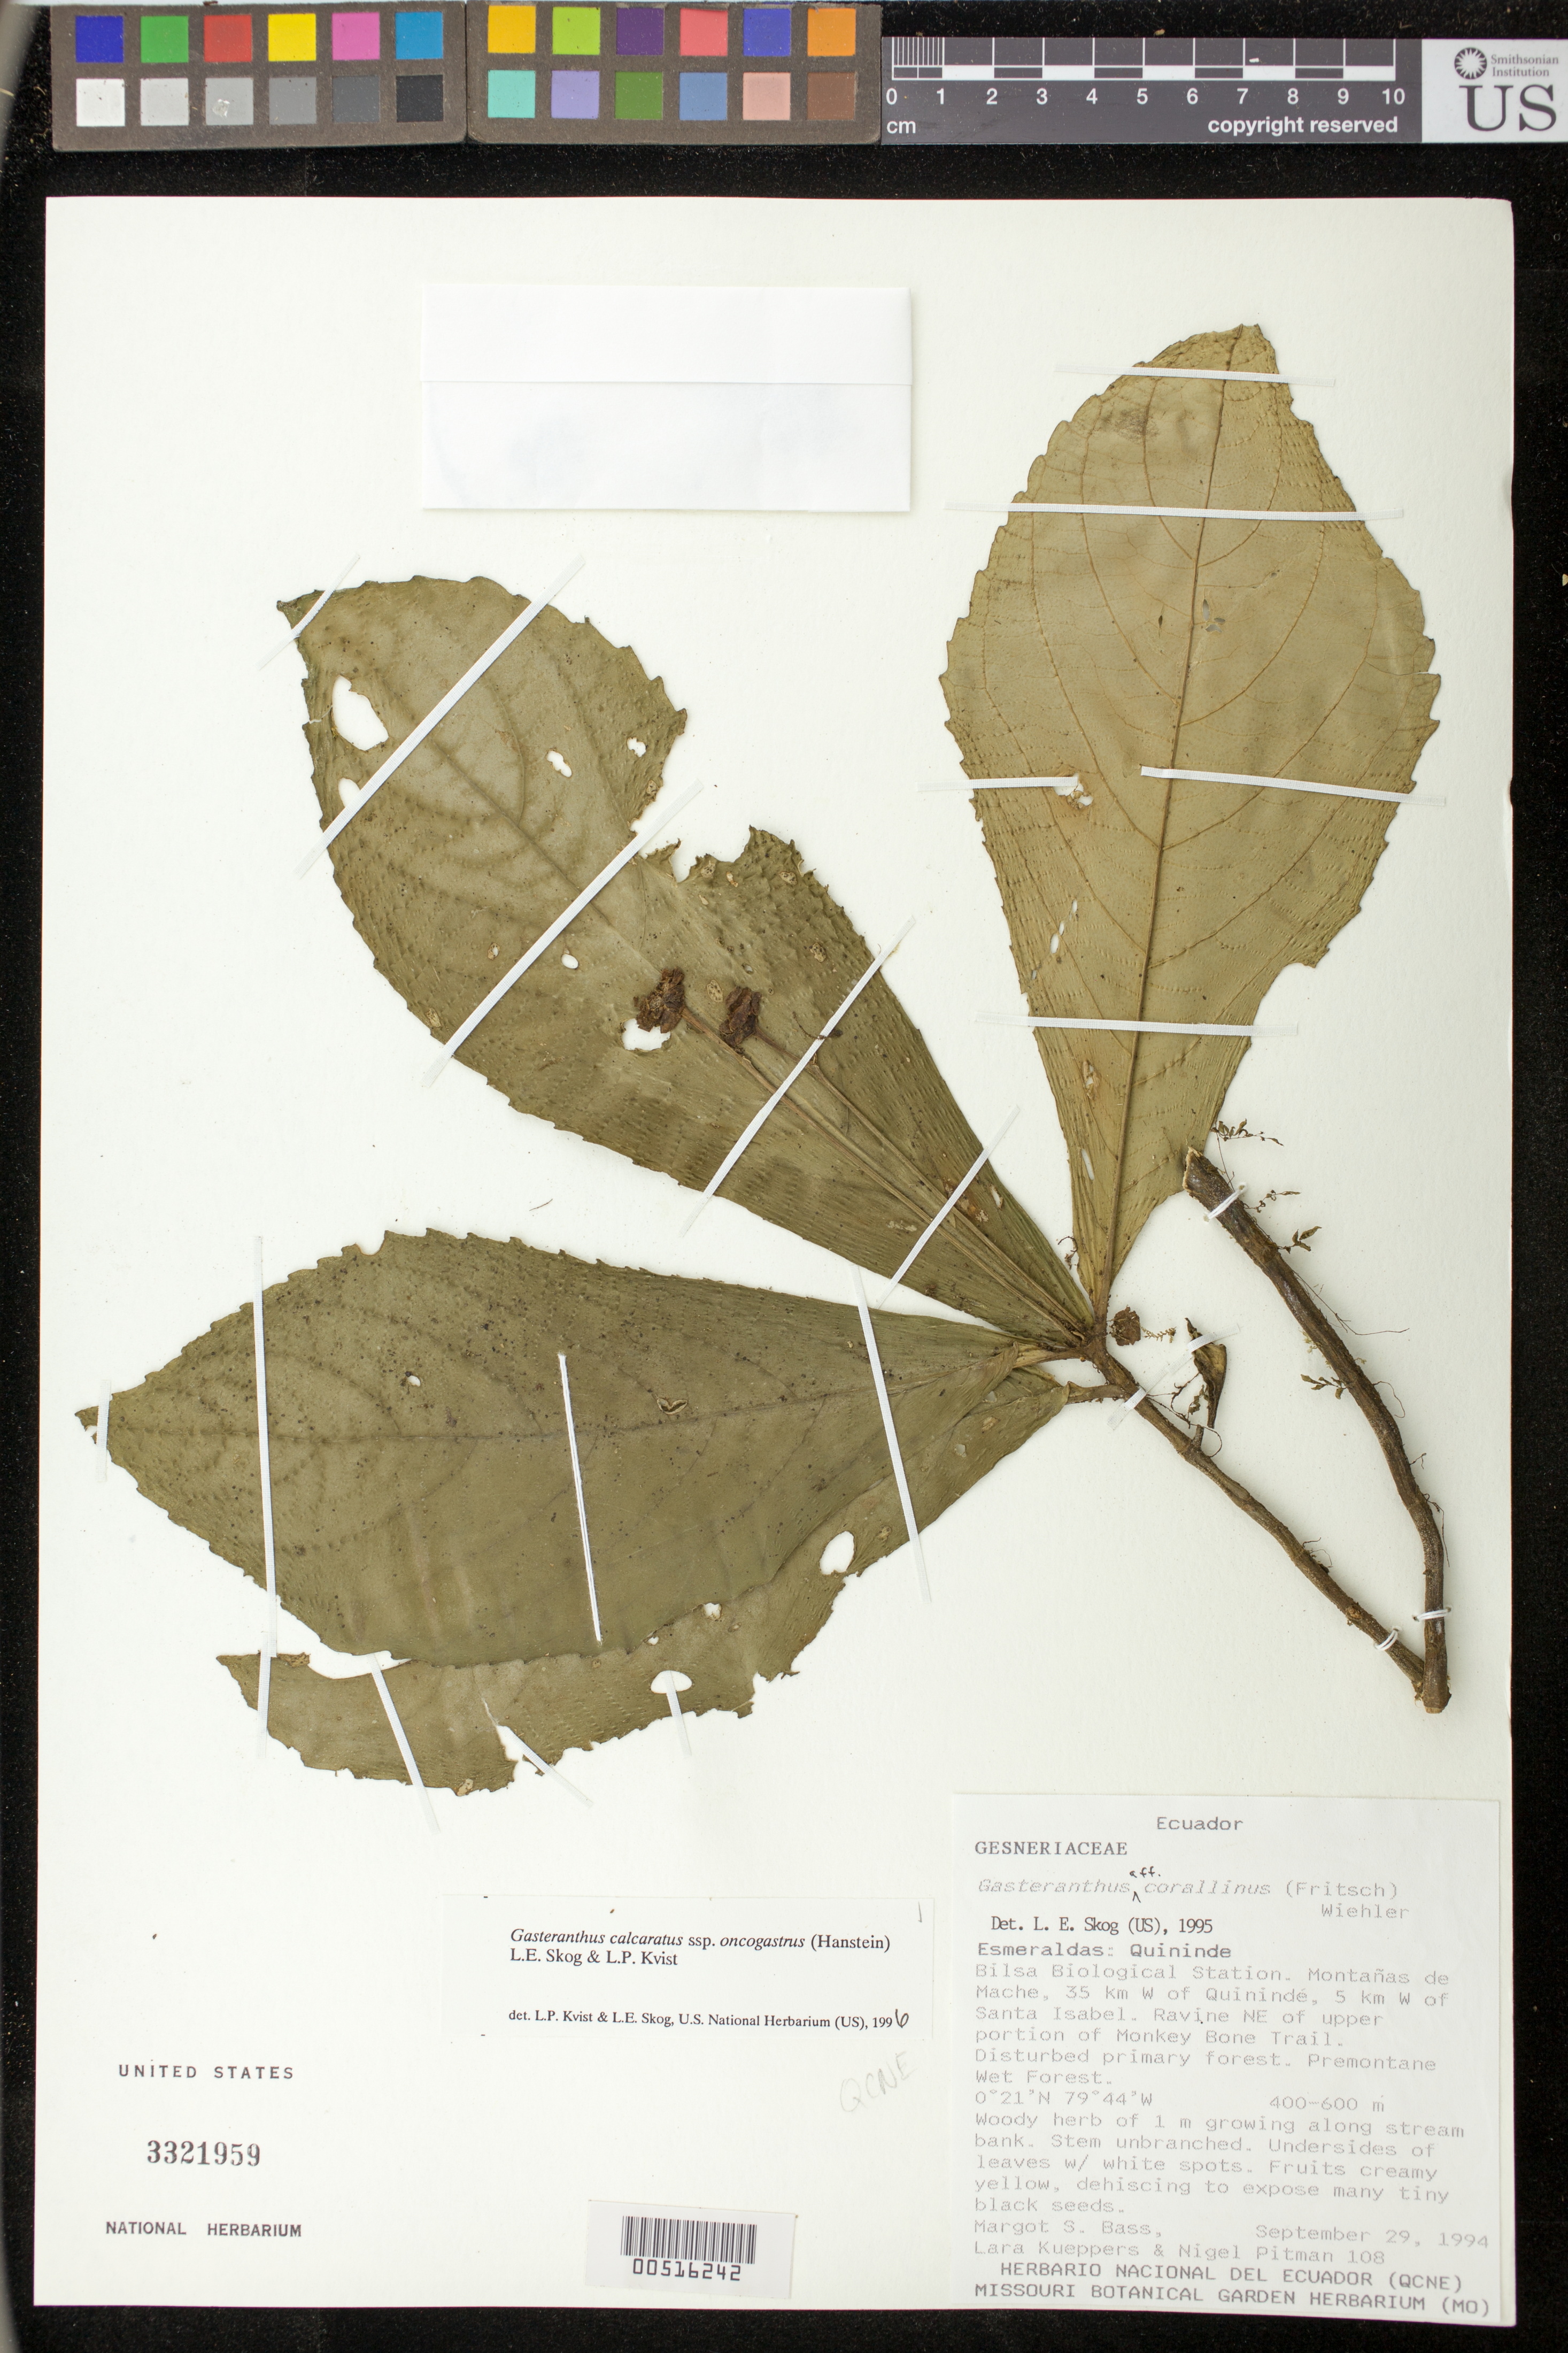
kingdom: Plantae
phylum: Tracheophyta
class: Magnoliopsida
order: Lamiales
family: Gesneriaceae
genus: Sinningia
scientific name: Sinningia incarnata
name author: (Aubl.) D.L. Denham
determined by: Skog, Laurence E.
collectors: M. Bass, L. Kueppers & N. Pitman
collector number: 108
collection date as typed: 29 Sep 1994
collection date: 1994-09-29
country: Ecuador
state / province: Esmeraldas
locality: Quininde; Bilsa Biological Station, Montañas de Mache, 35 km W of Quinindé, 5 km W of Santa Isabel; ravine NE of upper portion of Monkey Bone Trail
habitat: Disturbed primary forest; premontane wet forest; growing along stream bank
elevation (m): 400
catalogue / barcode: US 3321959